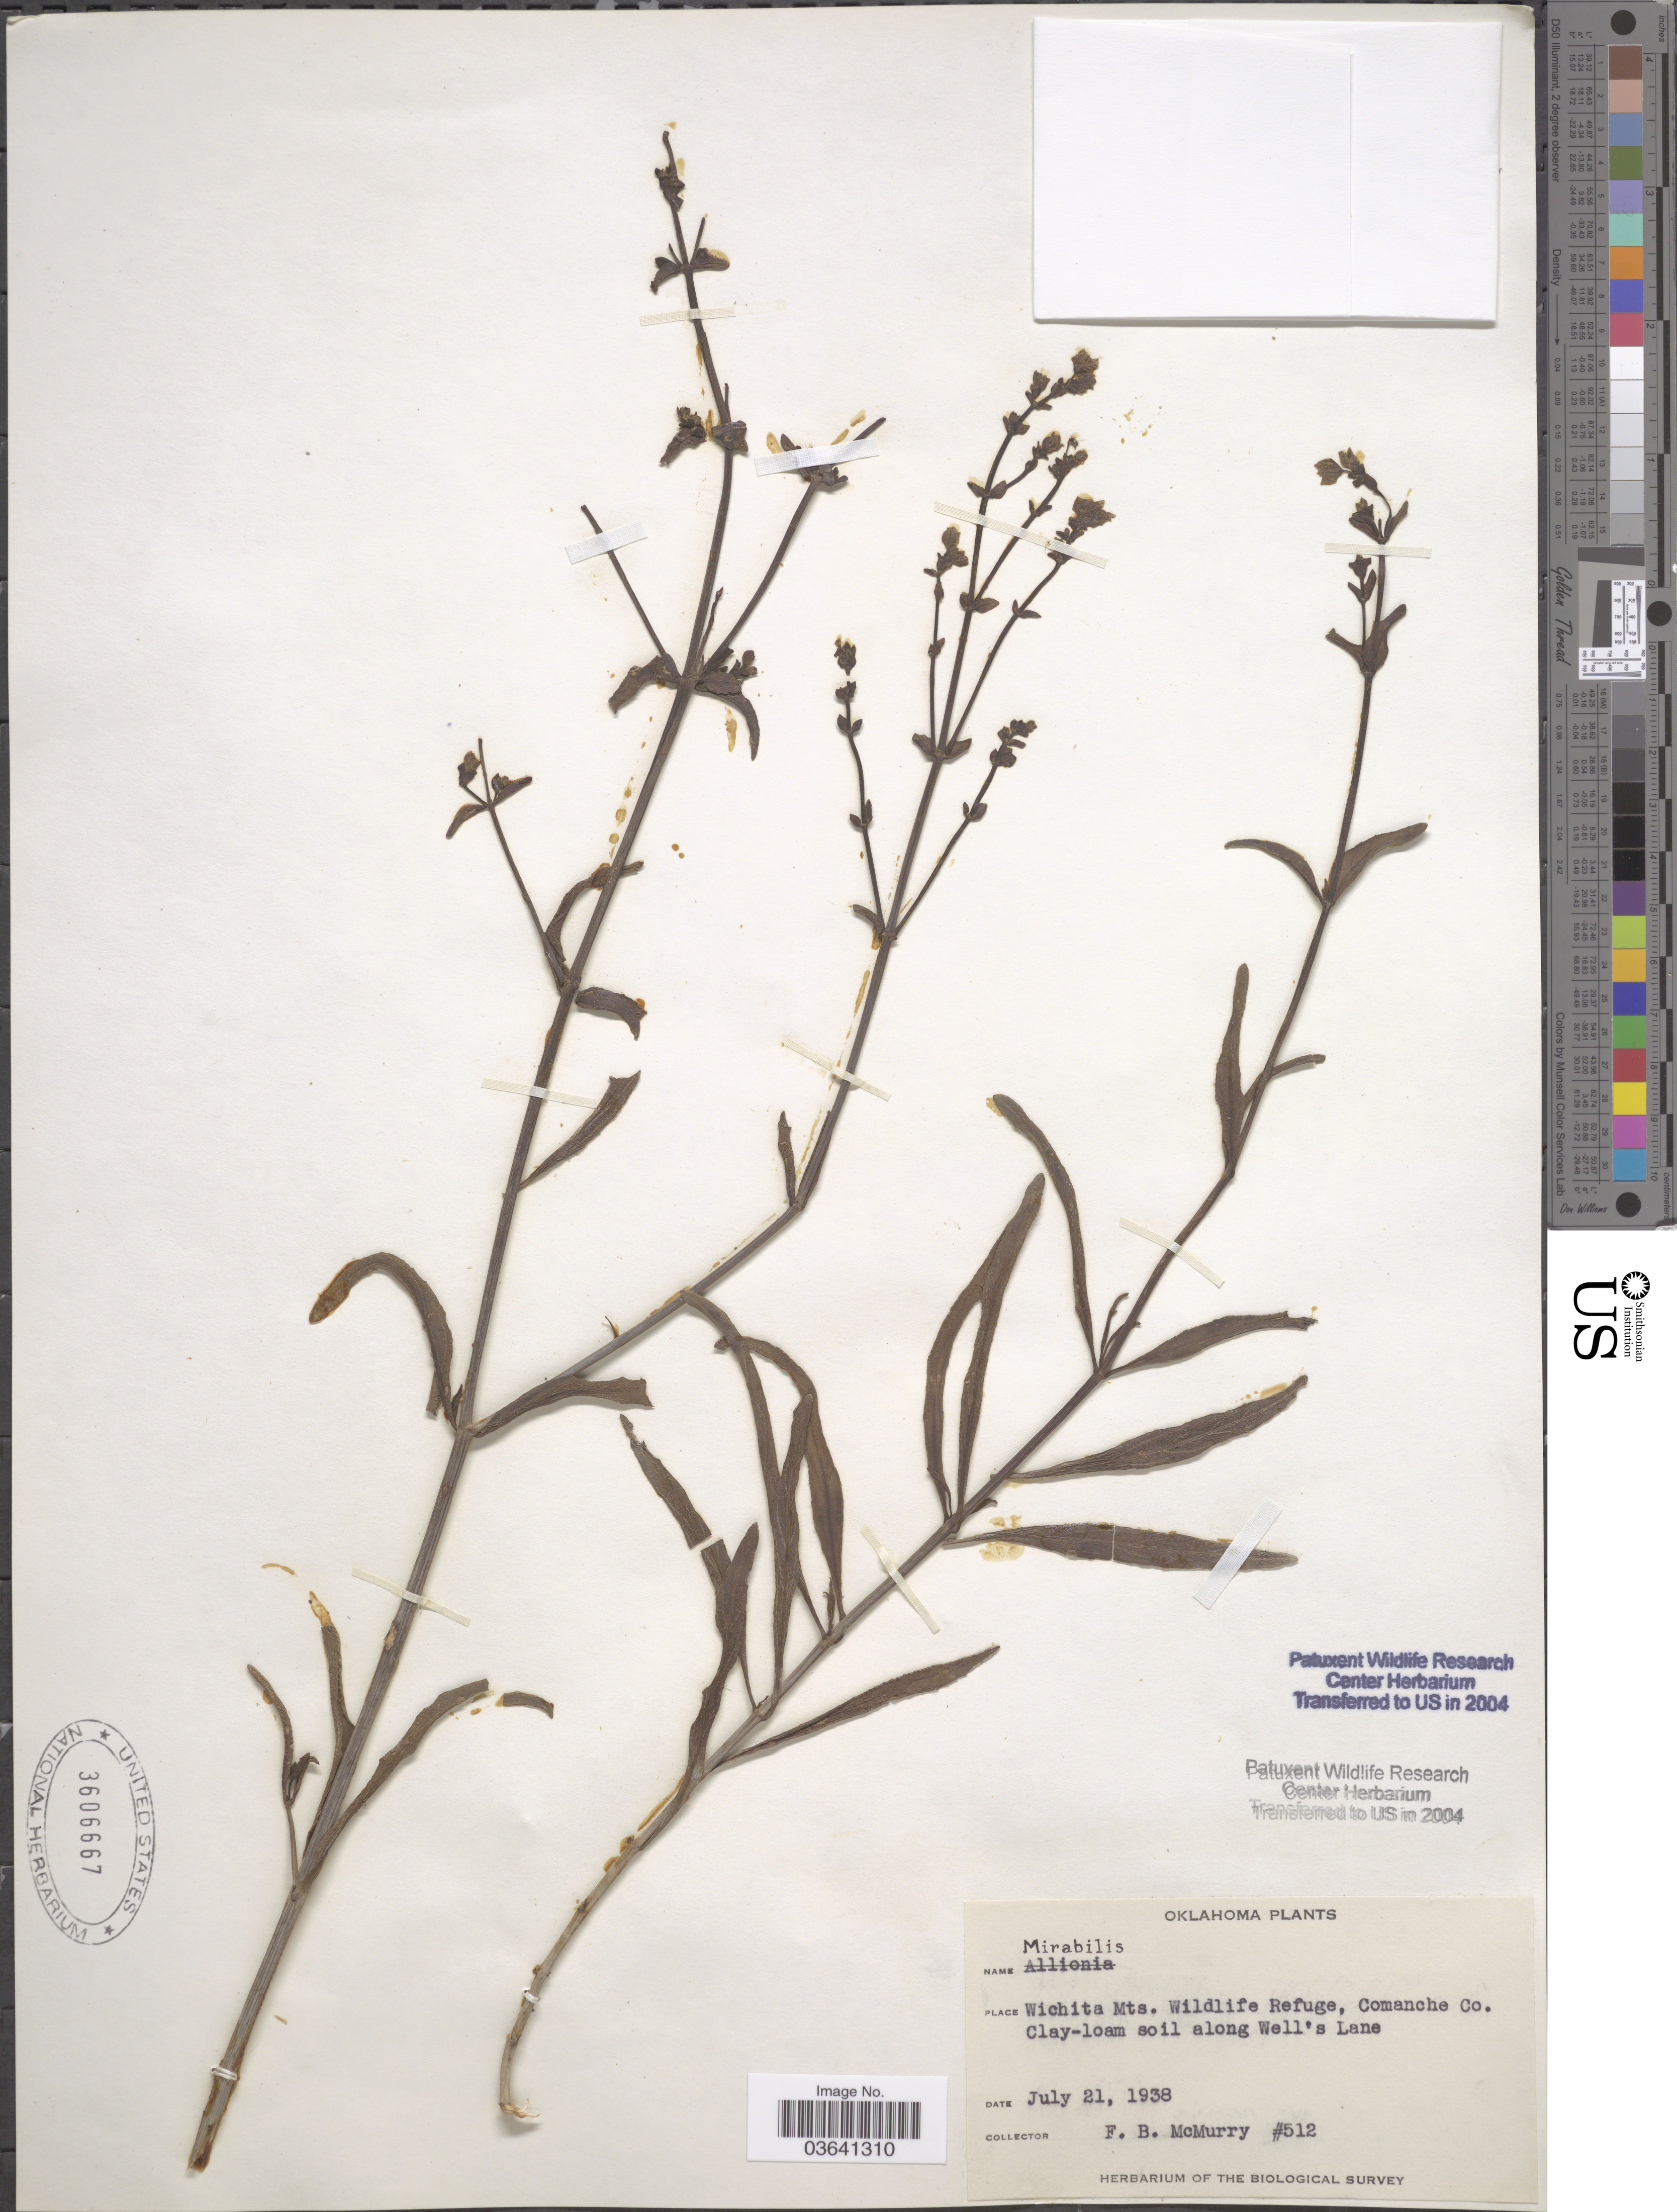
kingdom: Plantae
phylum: Tracheophyta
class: Magnoliopsida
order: Caryophyllales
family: Nyctaginaceae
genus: Mirabilis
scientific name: Mirabilis sp.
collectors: F. B. McMurry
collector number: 512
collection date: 1938-07-21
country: United States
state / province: Oklahoma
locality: Wichita Mts. Wildlife Refuge, Comanche Co. Along Well's Lane.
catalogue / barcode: US 3606667